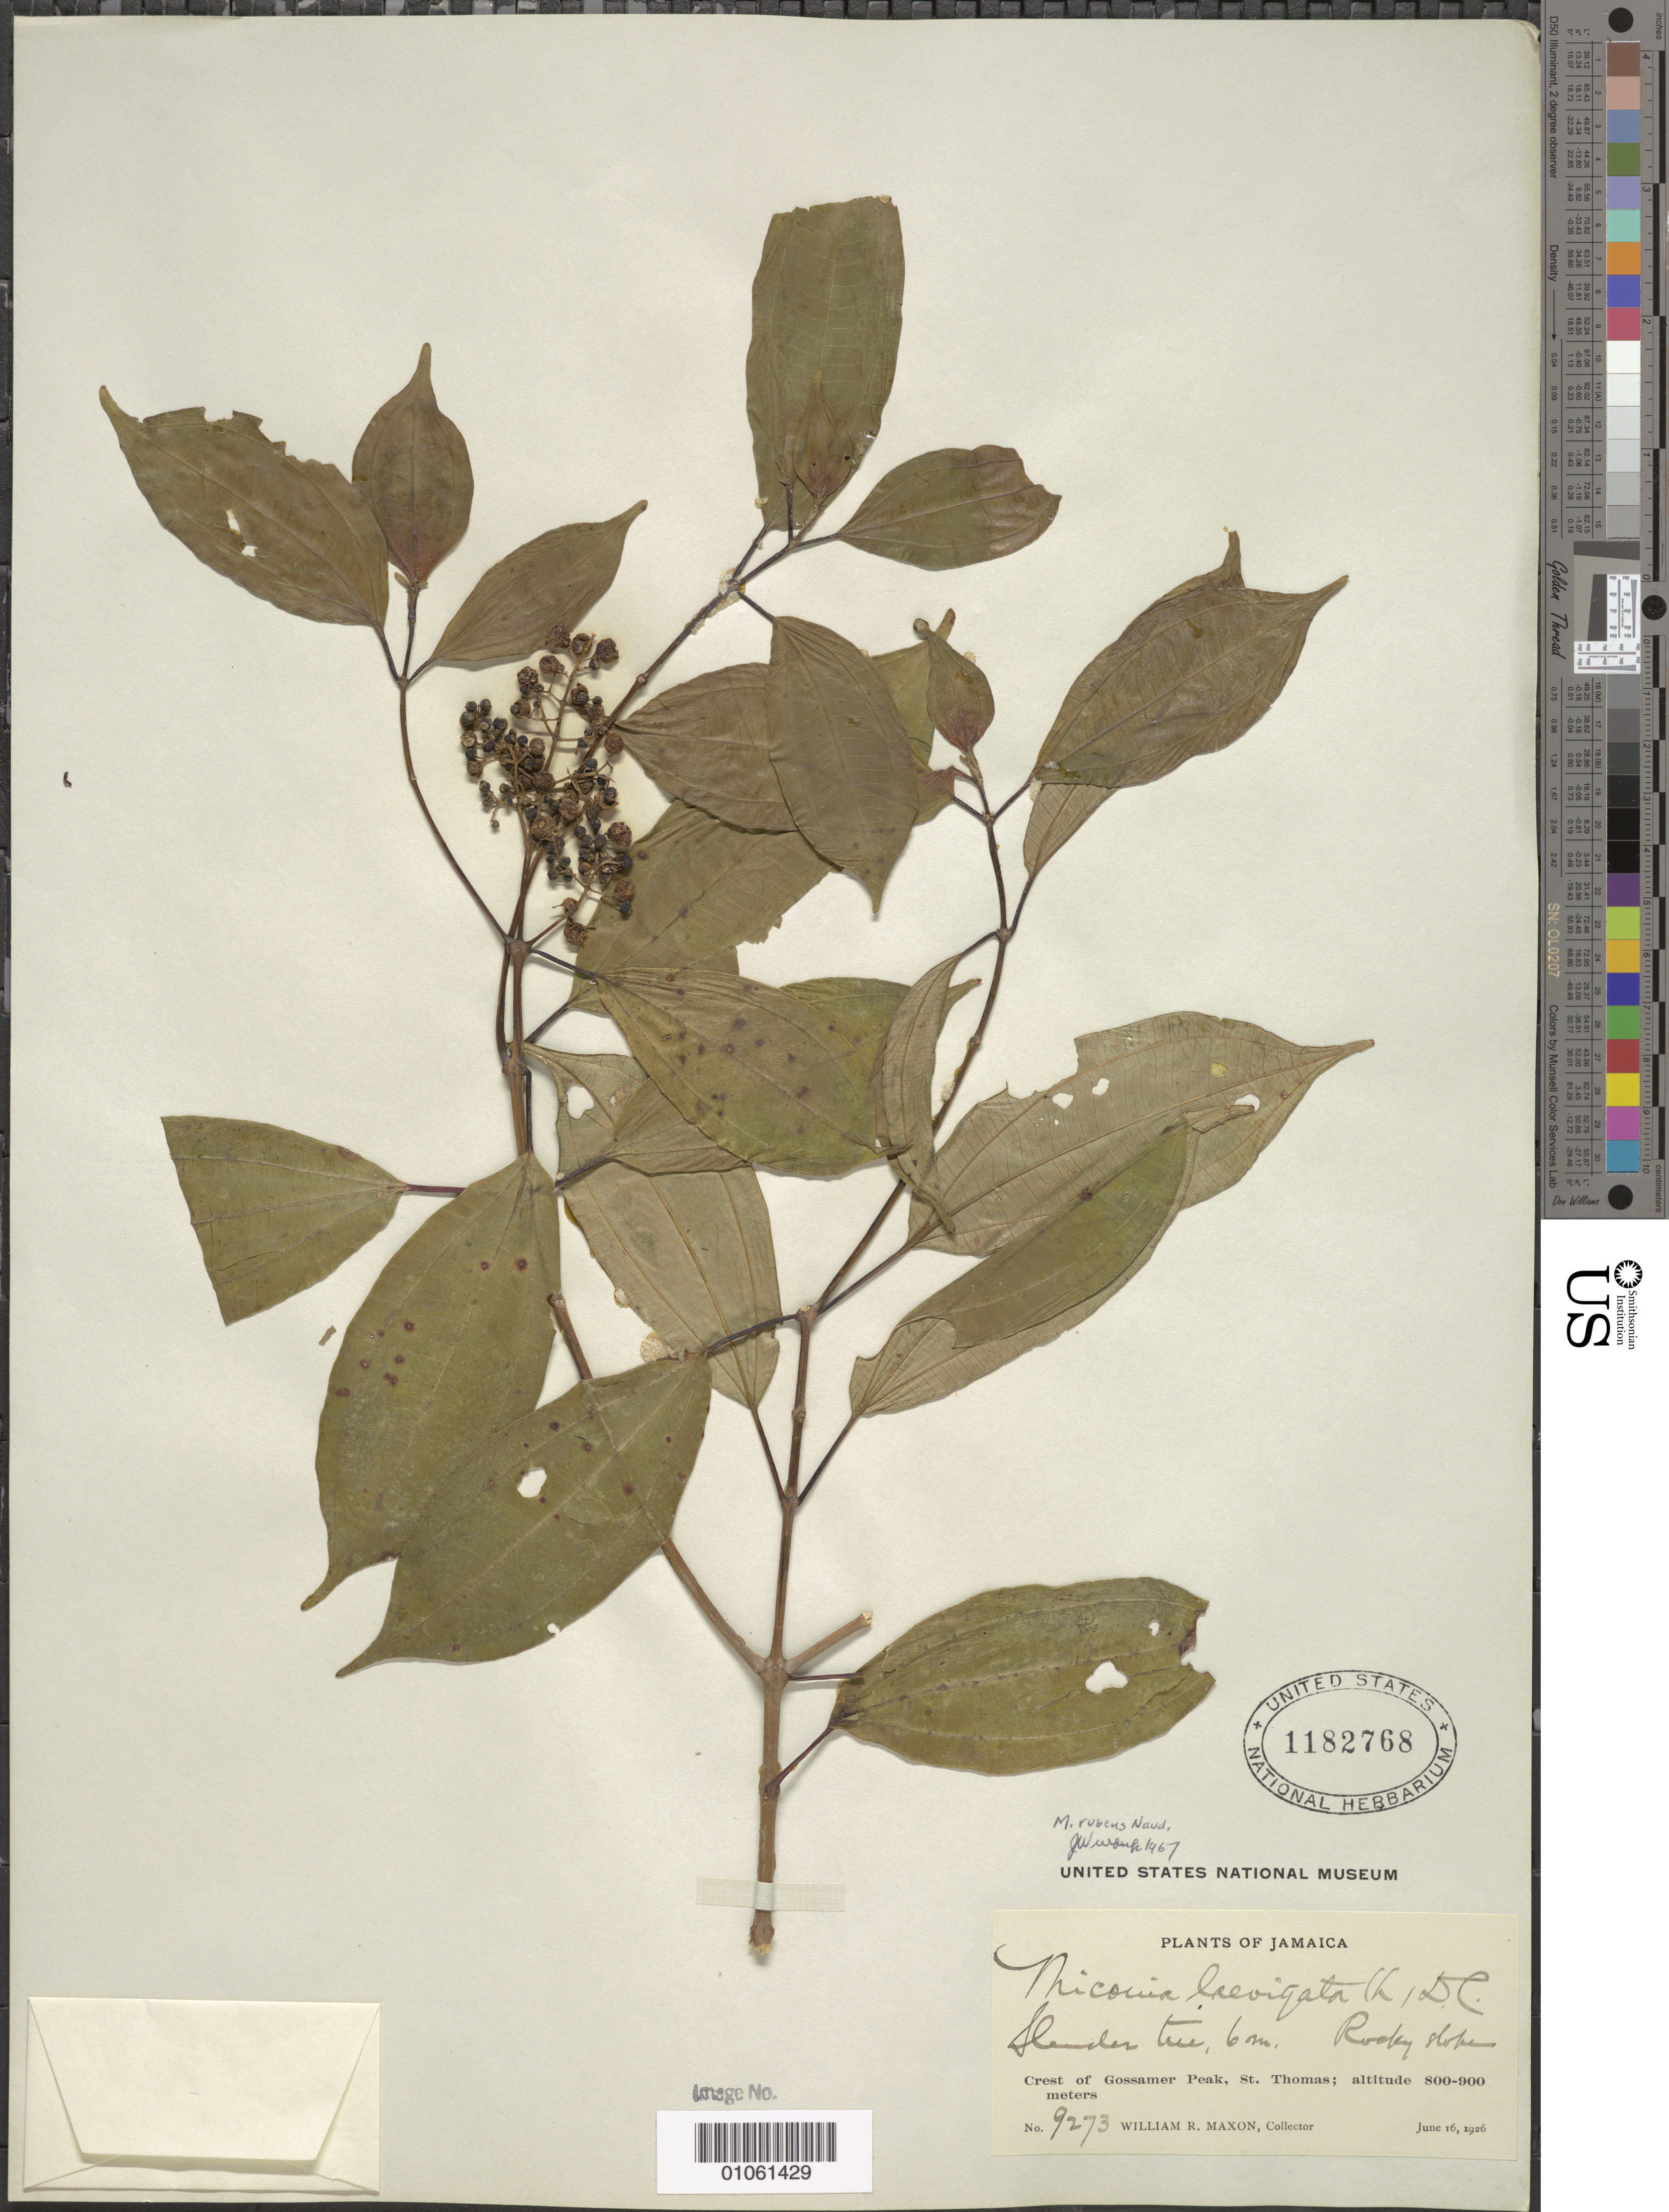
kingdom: Plantae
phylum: Tracheophyta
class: Magnoliopsida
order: Myrtales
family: Melastomataceae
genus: Miconia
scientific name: Miconia rubens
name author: (Sw.) Naudin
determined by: Wurdack, John J., (US), US (UNITED STATES)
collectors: W. R. Maxon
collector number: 9273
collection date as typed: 16 Jun 1926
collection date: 1926-06-16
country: Jamaica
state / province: Saint Thomas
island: Jamaica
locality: Crest of Gossamer Peak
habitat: Rocky slope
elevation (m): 800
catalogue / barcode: US 1182768